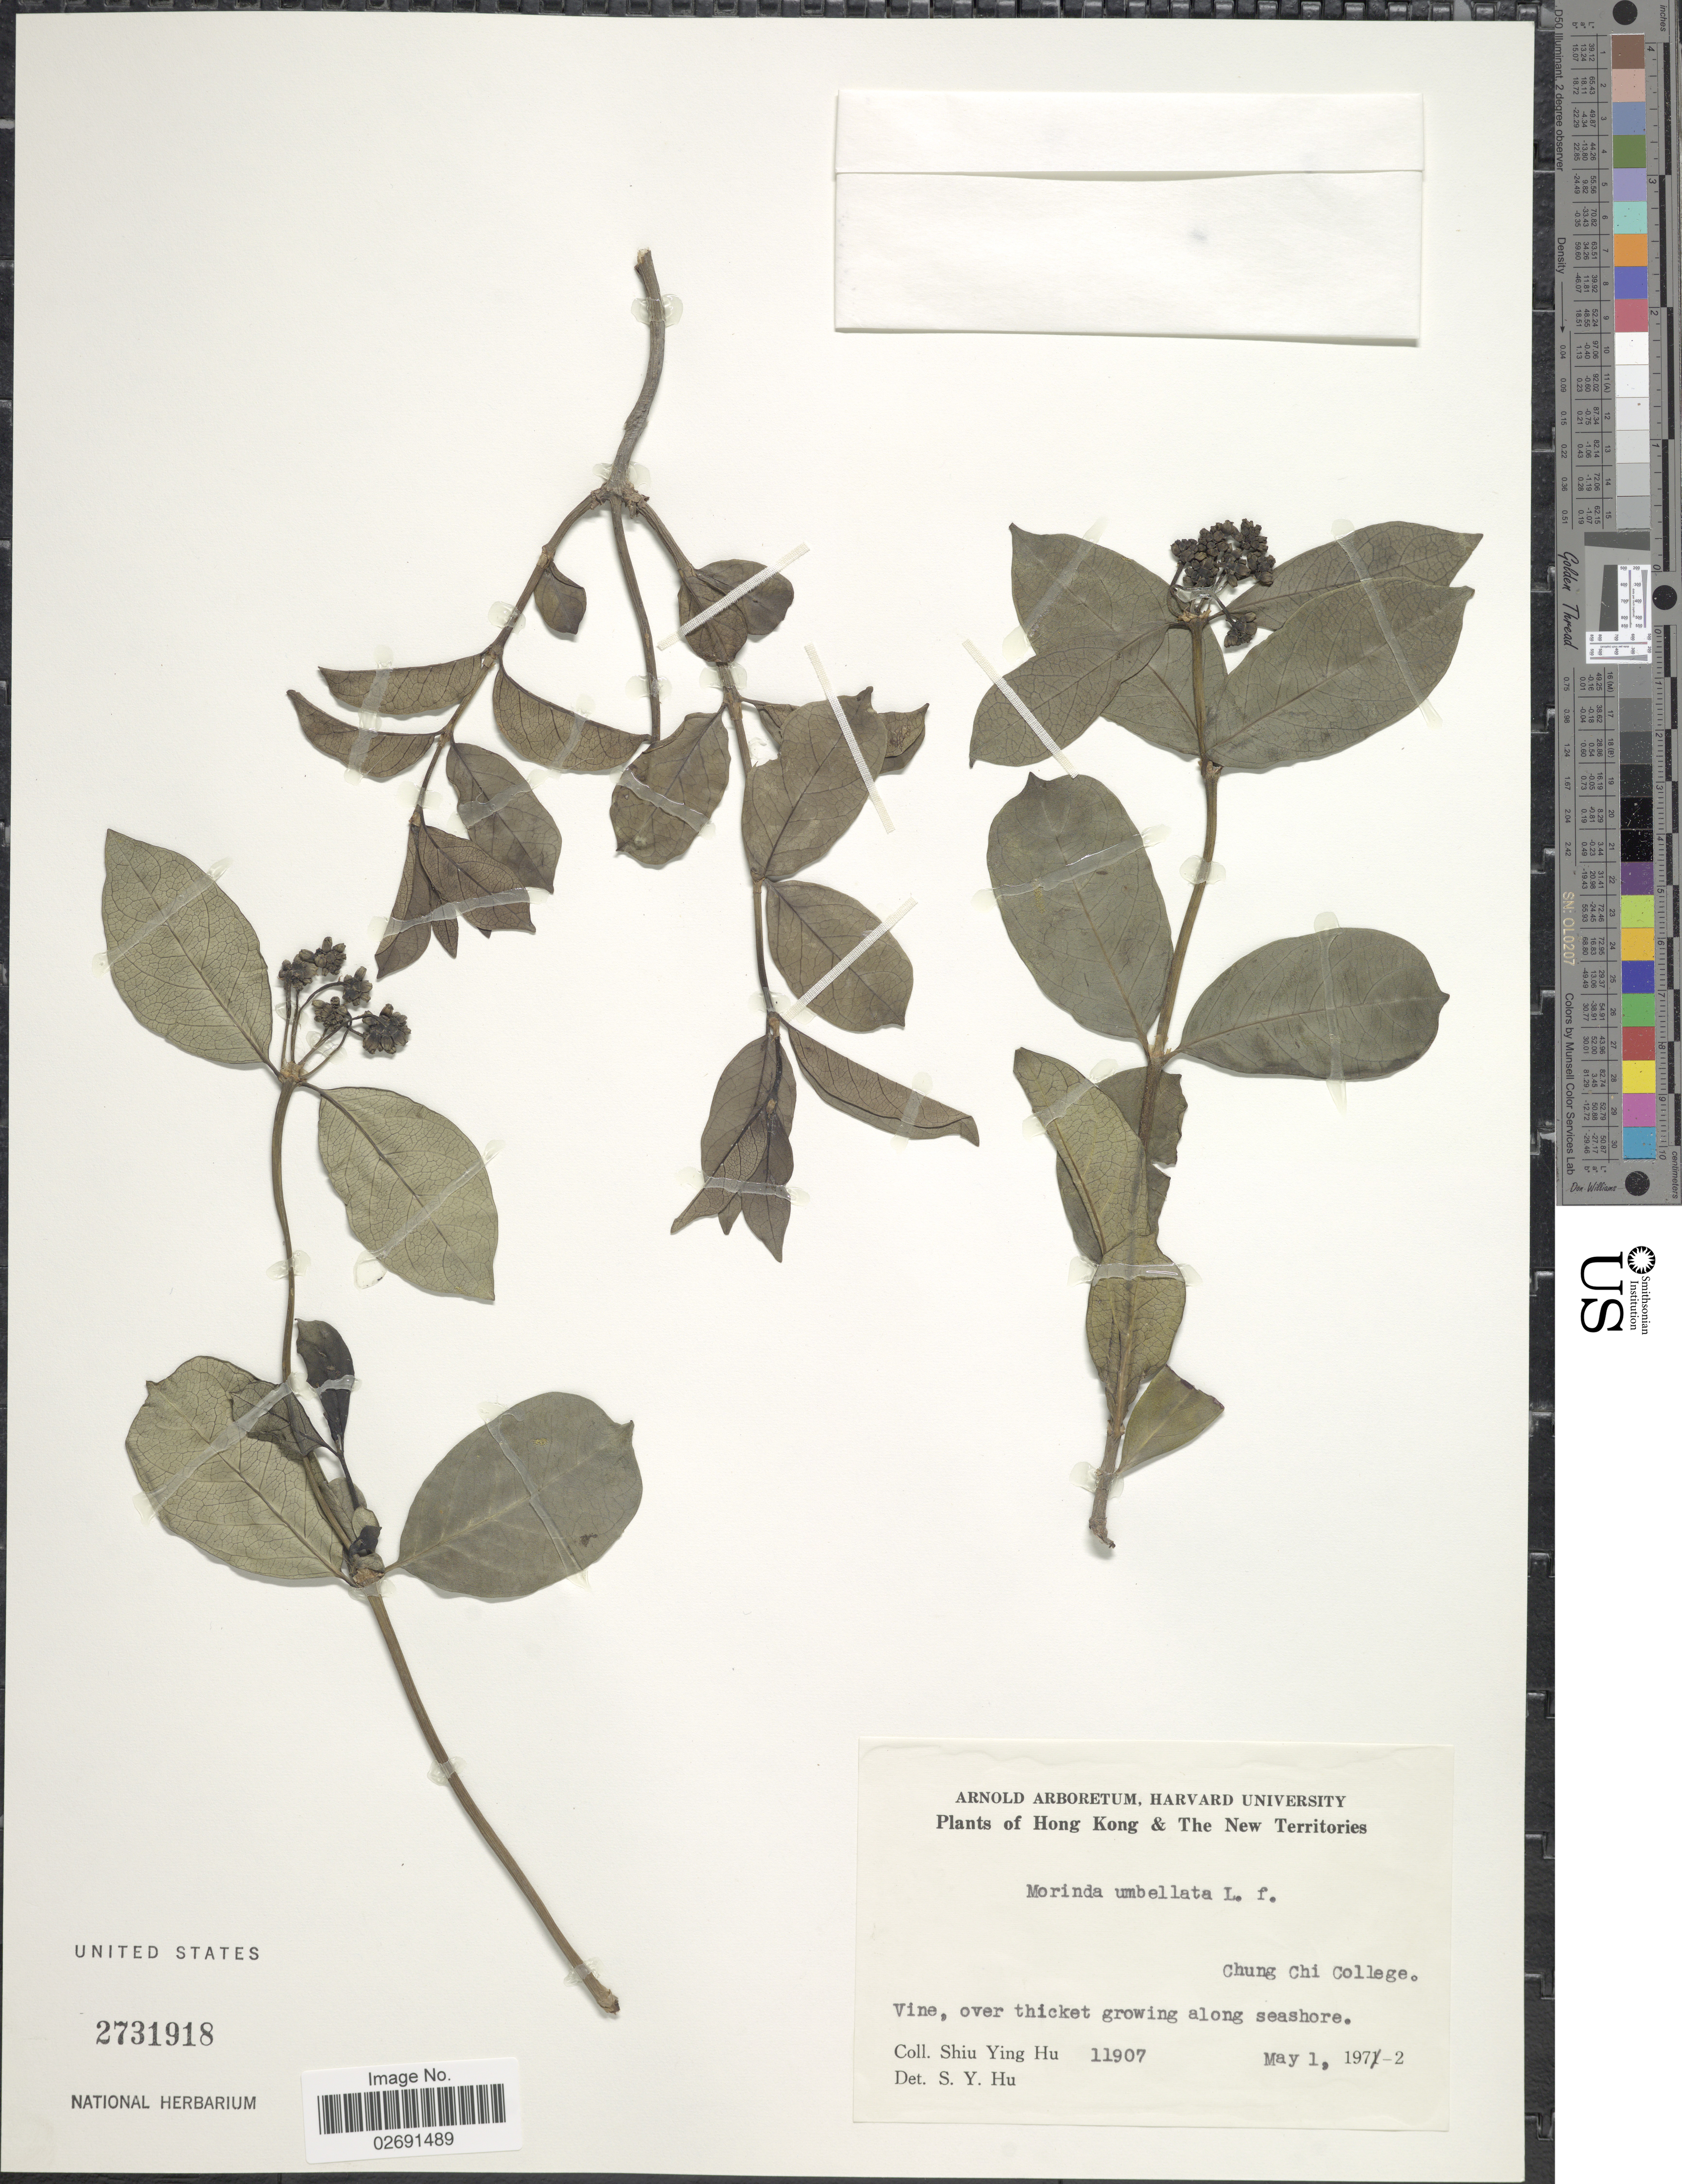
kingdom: Plantae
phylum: Tracheophyta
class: Magnoliopsida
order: Gentianales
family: Rubiaceae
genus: Gynochthodes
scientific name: Gynochthodes umbellata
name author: (L.) Razafim. & B. Bremer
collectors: S. Y. Hu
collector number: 11907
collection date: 1972-05-01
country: China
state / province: Hong Kong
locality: Hong Kong & The New Territories, Chung Chi College, Vine, along seashore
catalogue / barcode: US 2731918